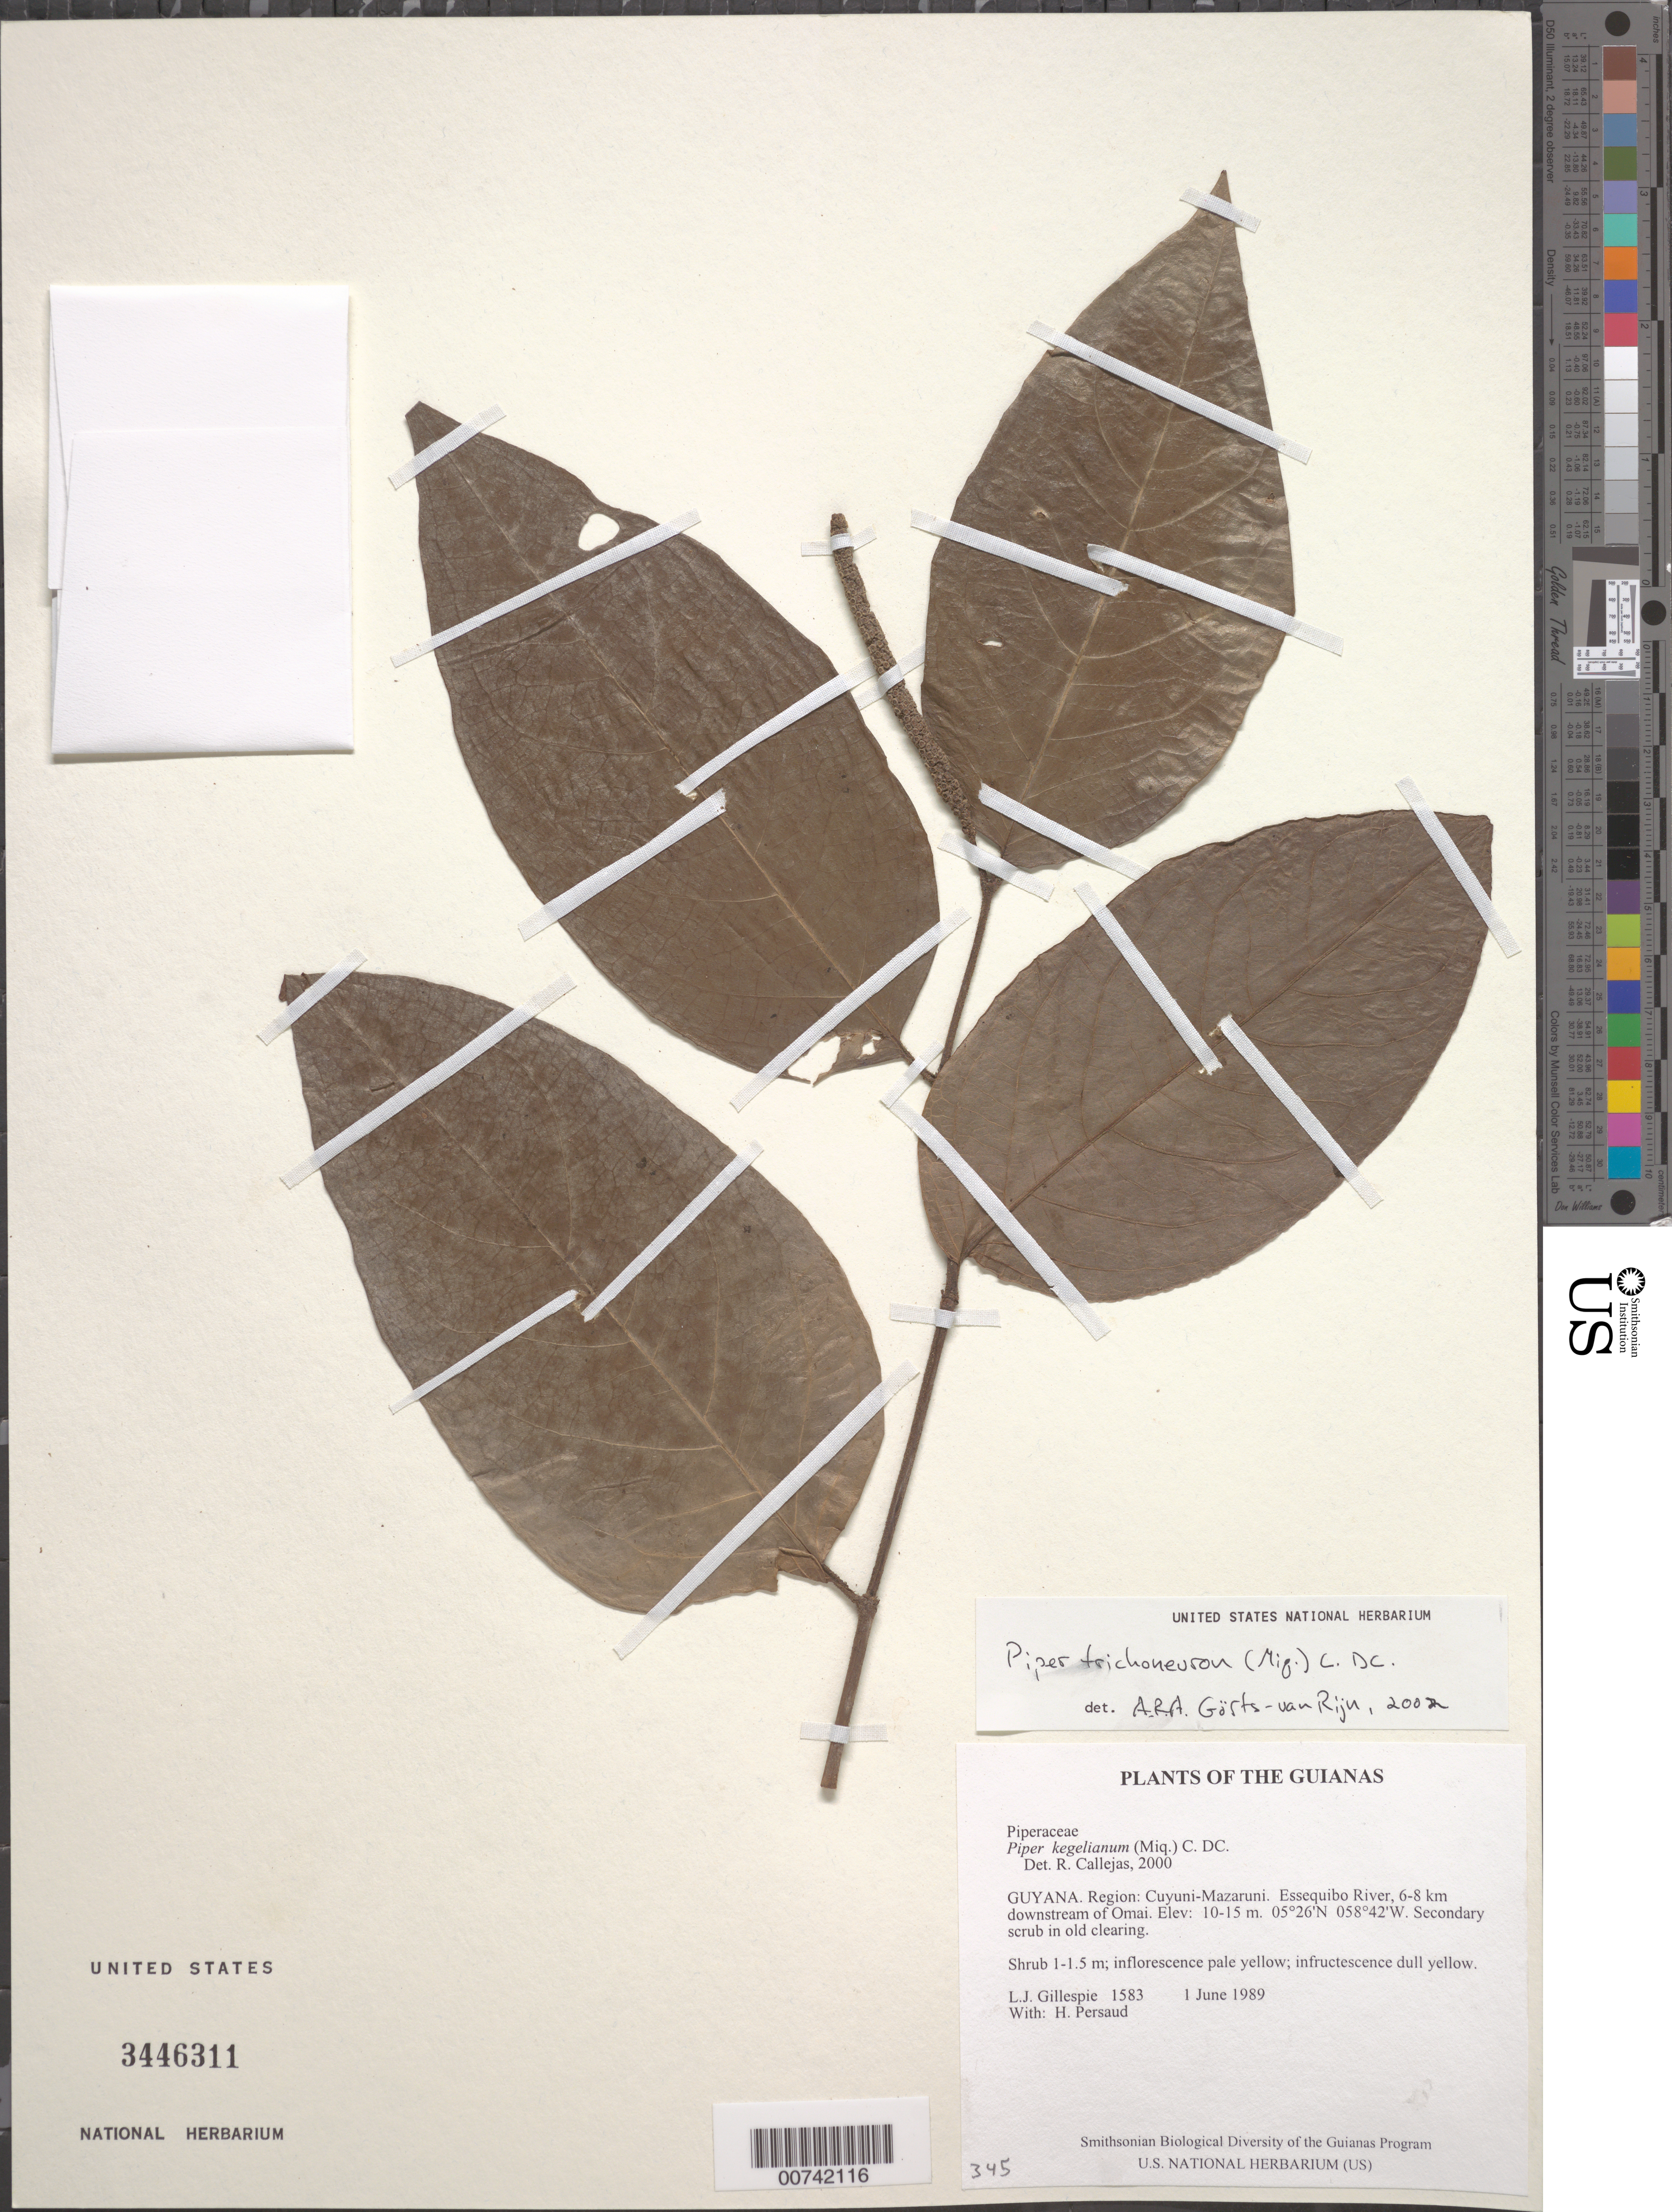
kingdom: Plantae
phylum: Tracheophyta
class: Magnoliopsida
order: Piperales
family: Piperaceae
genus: Piper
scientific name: Piper trichoneuron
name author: (Miq.) C. DC.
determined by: Görts-van Rijn, A. R. A.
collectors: L. J. Gillespie & H. Persaud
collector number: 1583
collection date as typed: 1 June 1989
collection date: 1989-06-01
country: Guyana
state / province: Cuyuni-Mazaruni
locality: Essequibo River, 6-8 km downstream of Omai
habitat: Secondary scrub in old clearing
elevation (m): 10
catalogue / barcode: US 3446311